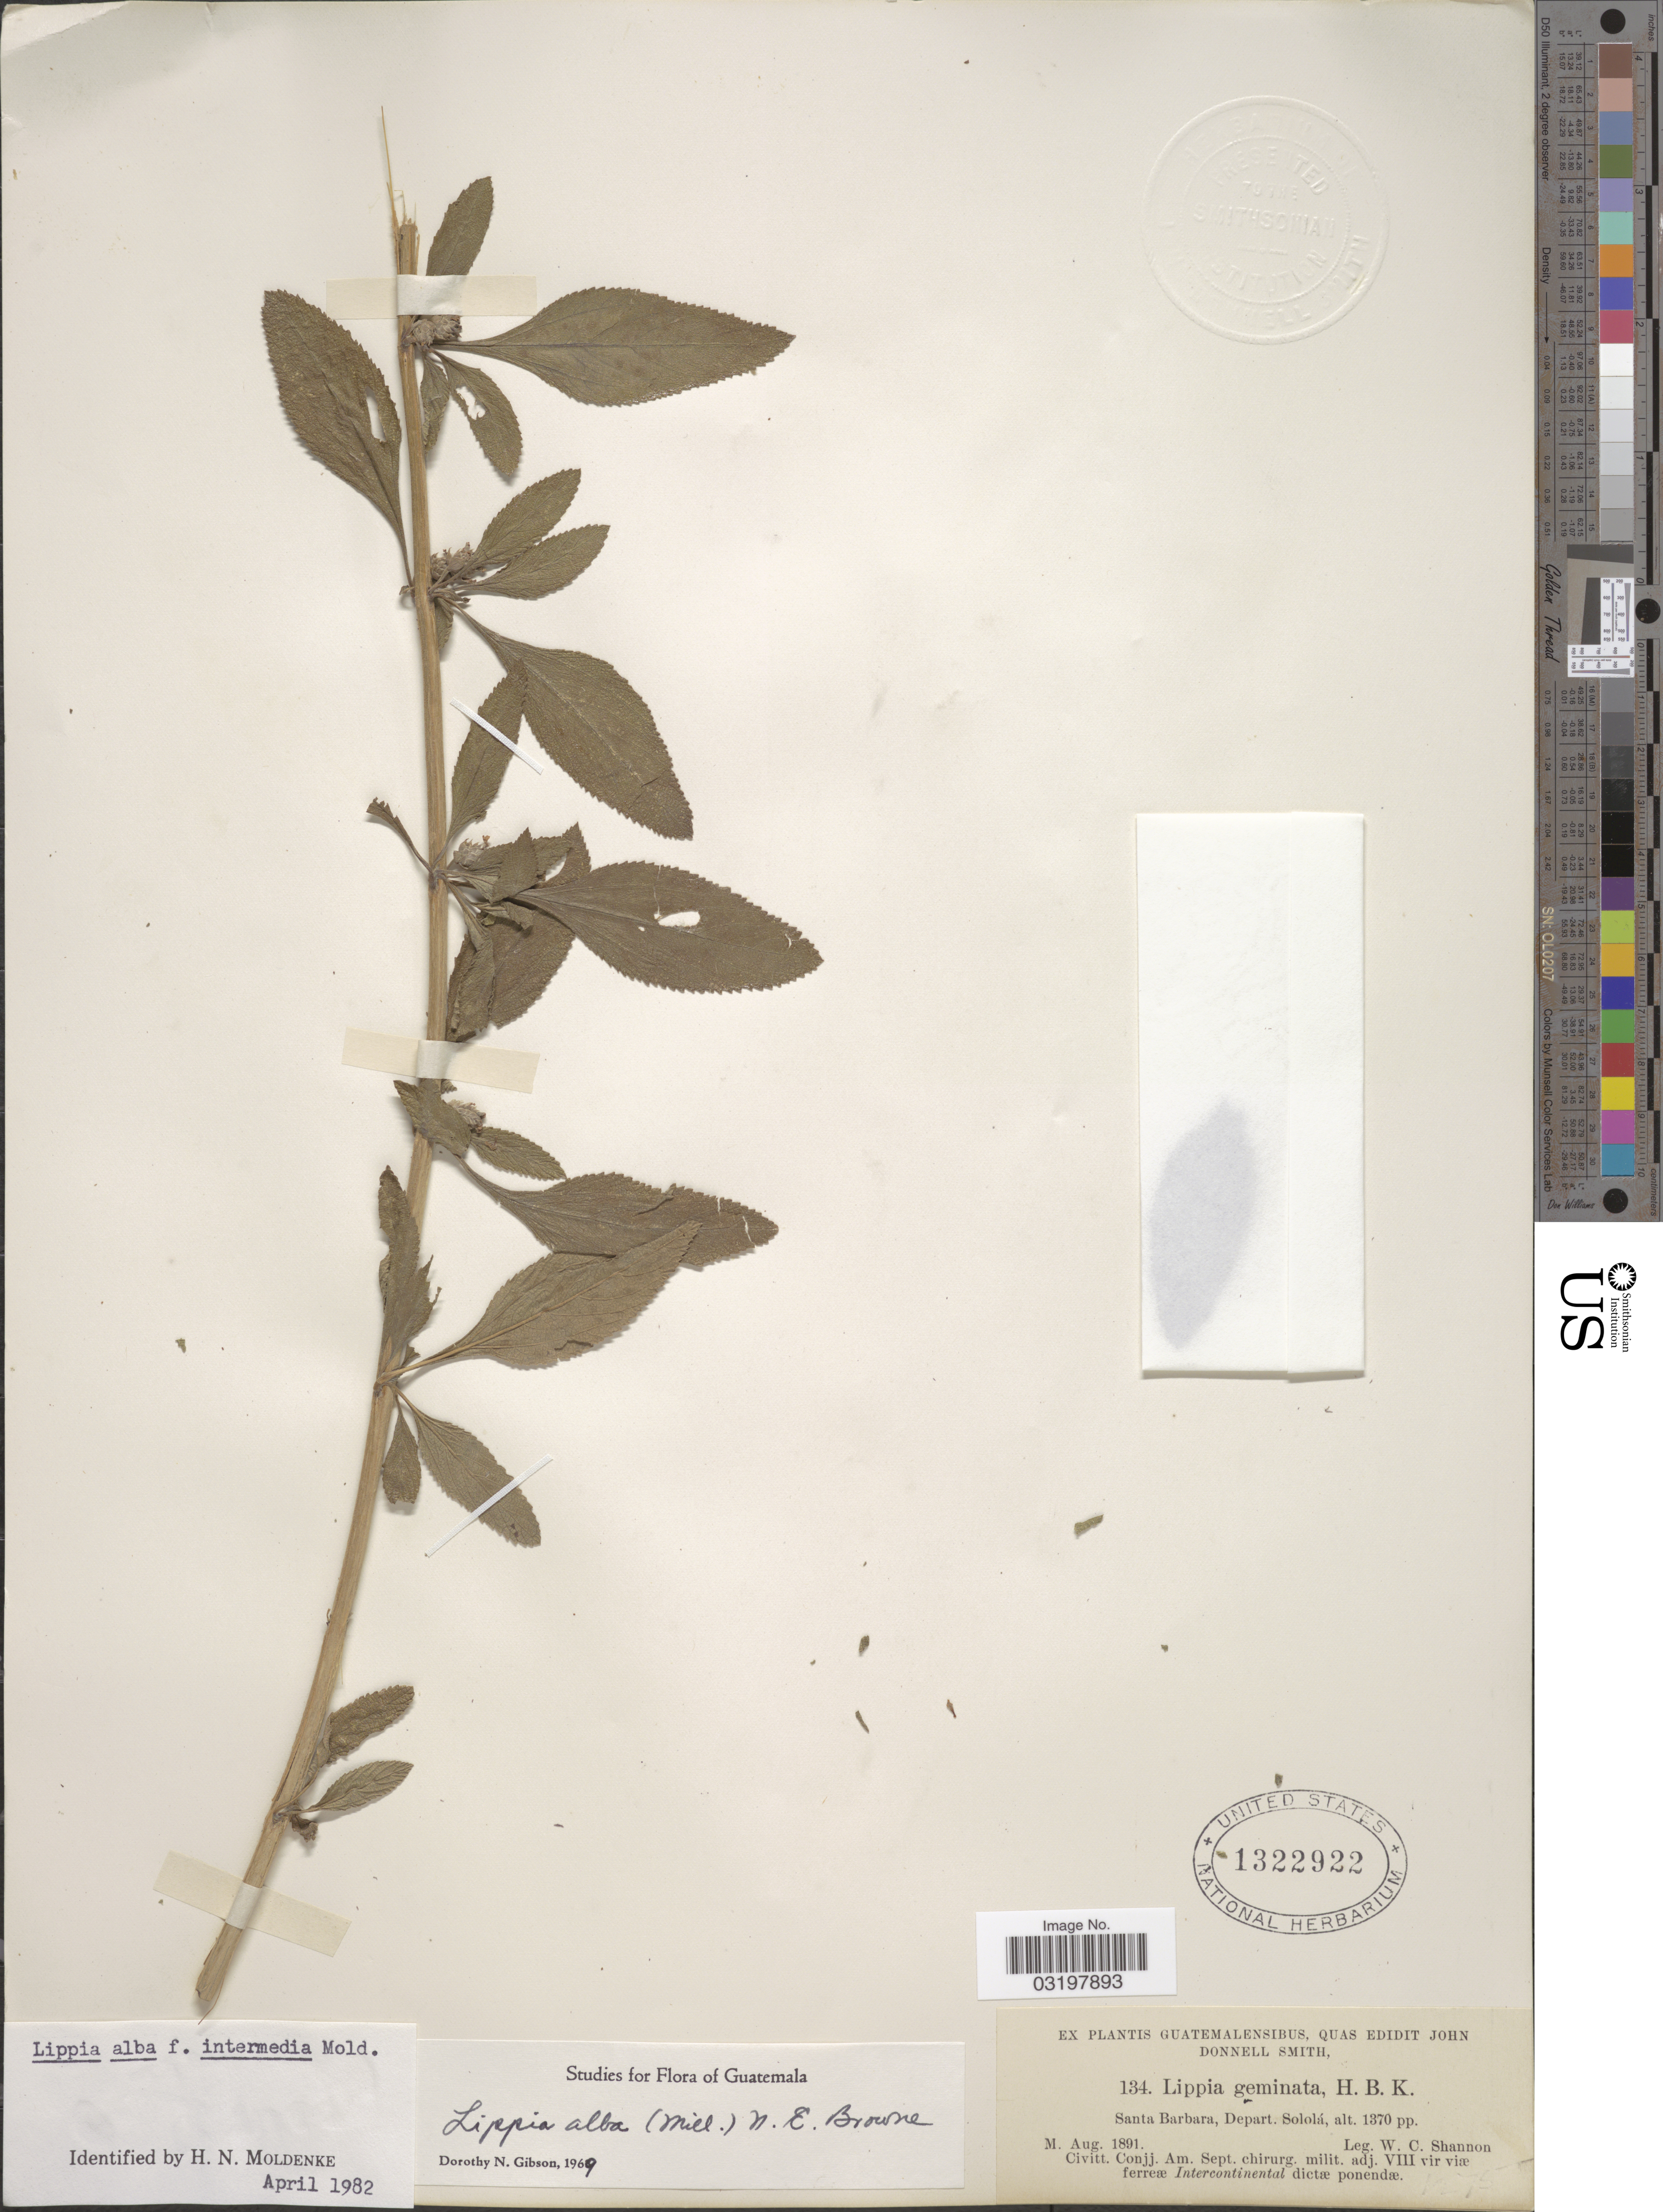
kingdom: Plantae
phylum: Tracheophyta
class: Magnoliopsida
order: Lamiales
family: Verbenaceae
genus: Lippia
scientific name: Lippia alba f. intermedia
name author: Moldenke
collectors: W. C. Shannon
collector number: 134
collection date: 1891-08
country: Guatemala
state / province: Sololá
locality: Santa Barbara, Depart. Sololá.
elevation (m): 418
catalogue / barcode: US 1322922